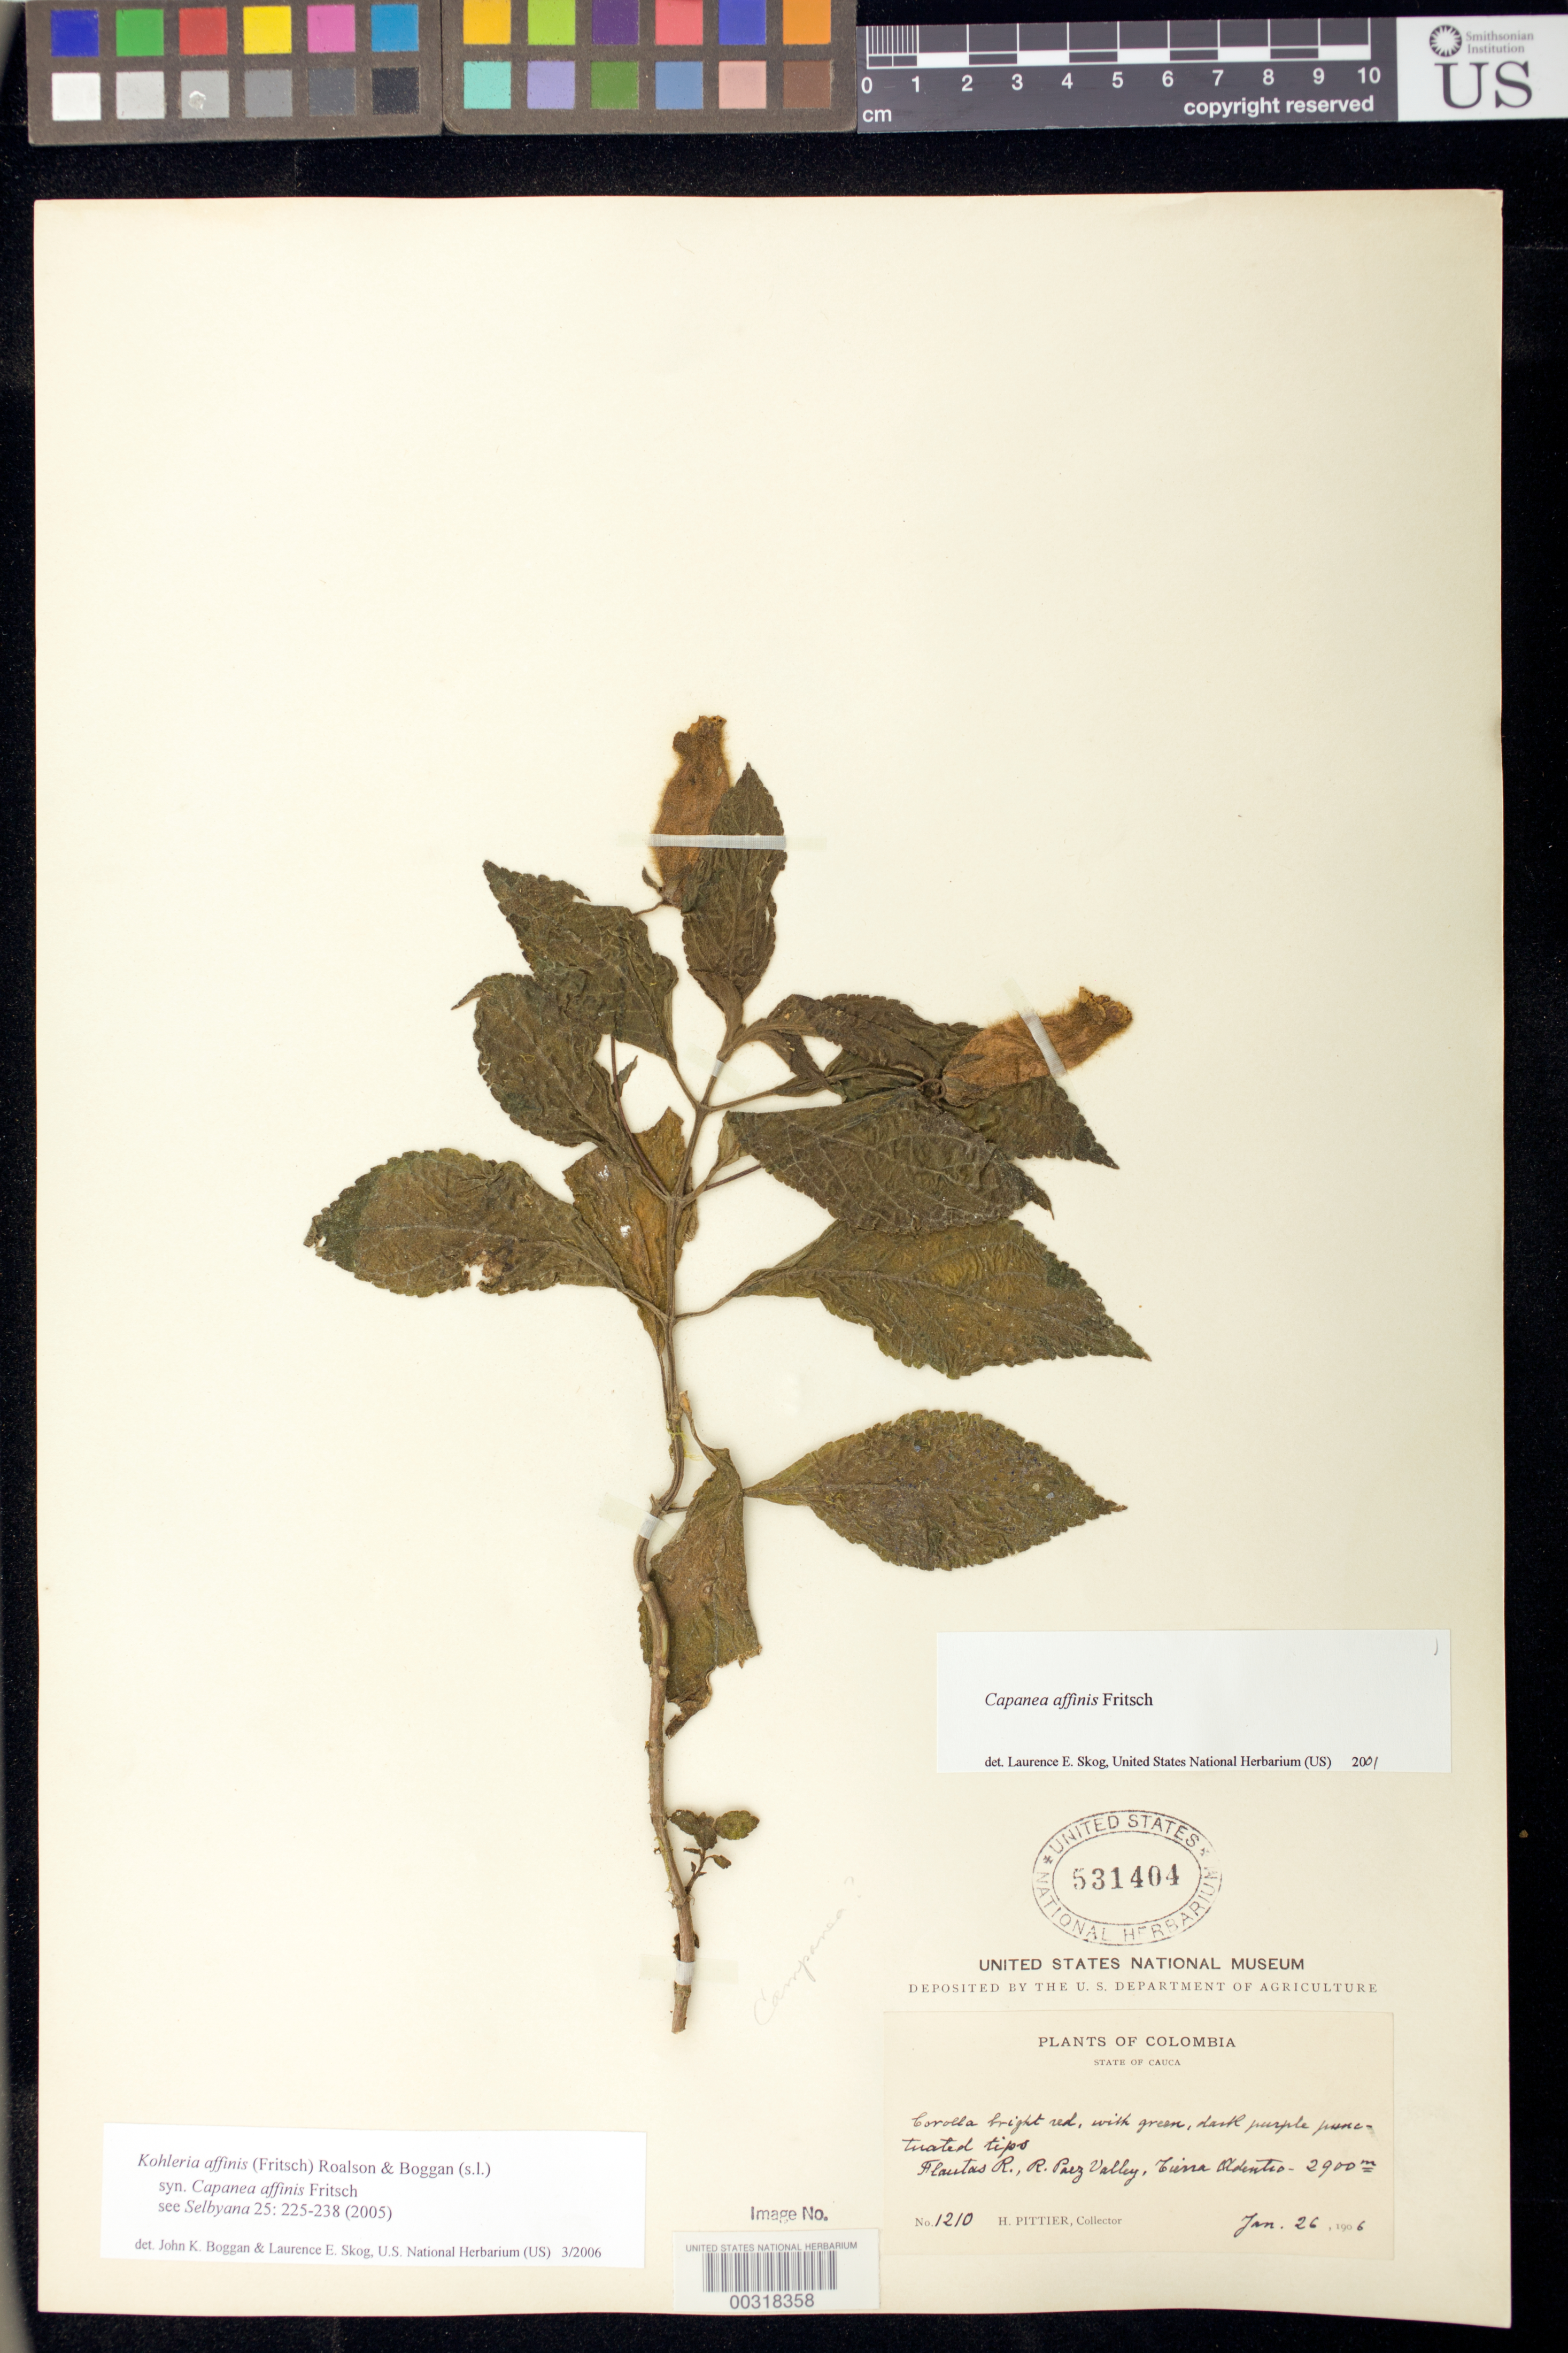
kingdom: Plantae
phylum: Tracheophyta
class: Magnoliopsida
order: Lamiales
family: Gesneriaceae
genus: Kohleria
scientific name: Kohleria affinis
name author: (Fritsch) Roalson & Boggan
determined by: Boggan, J. K.; Skog, L. E.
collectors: H. F. Pittier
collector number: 1210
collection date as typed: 26 Jan 1906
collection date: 1906-01-26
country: Colombia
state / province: Cauca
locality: Flautas R., R. Paez Valley, Sierra [Tierra?] Adentro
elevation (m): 2900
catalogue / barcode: US 531404